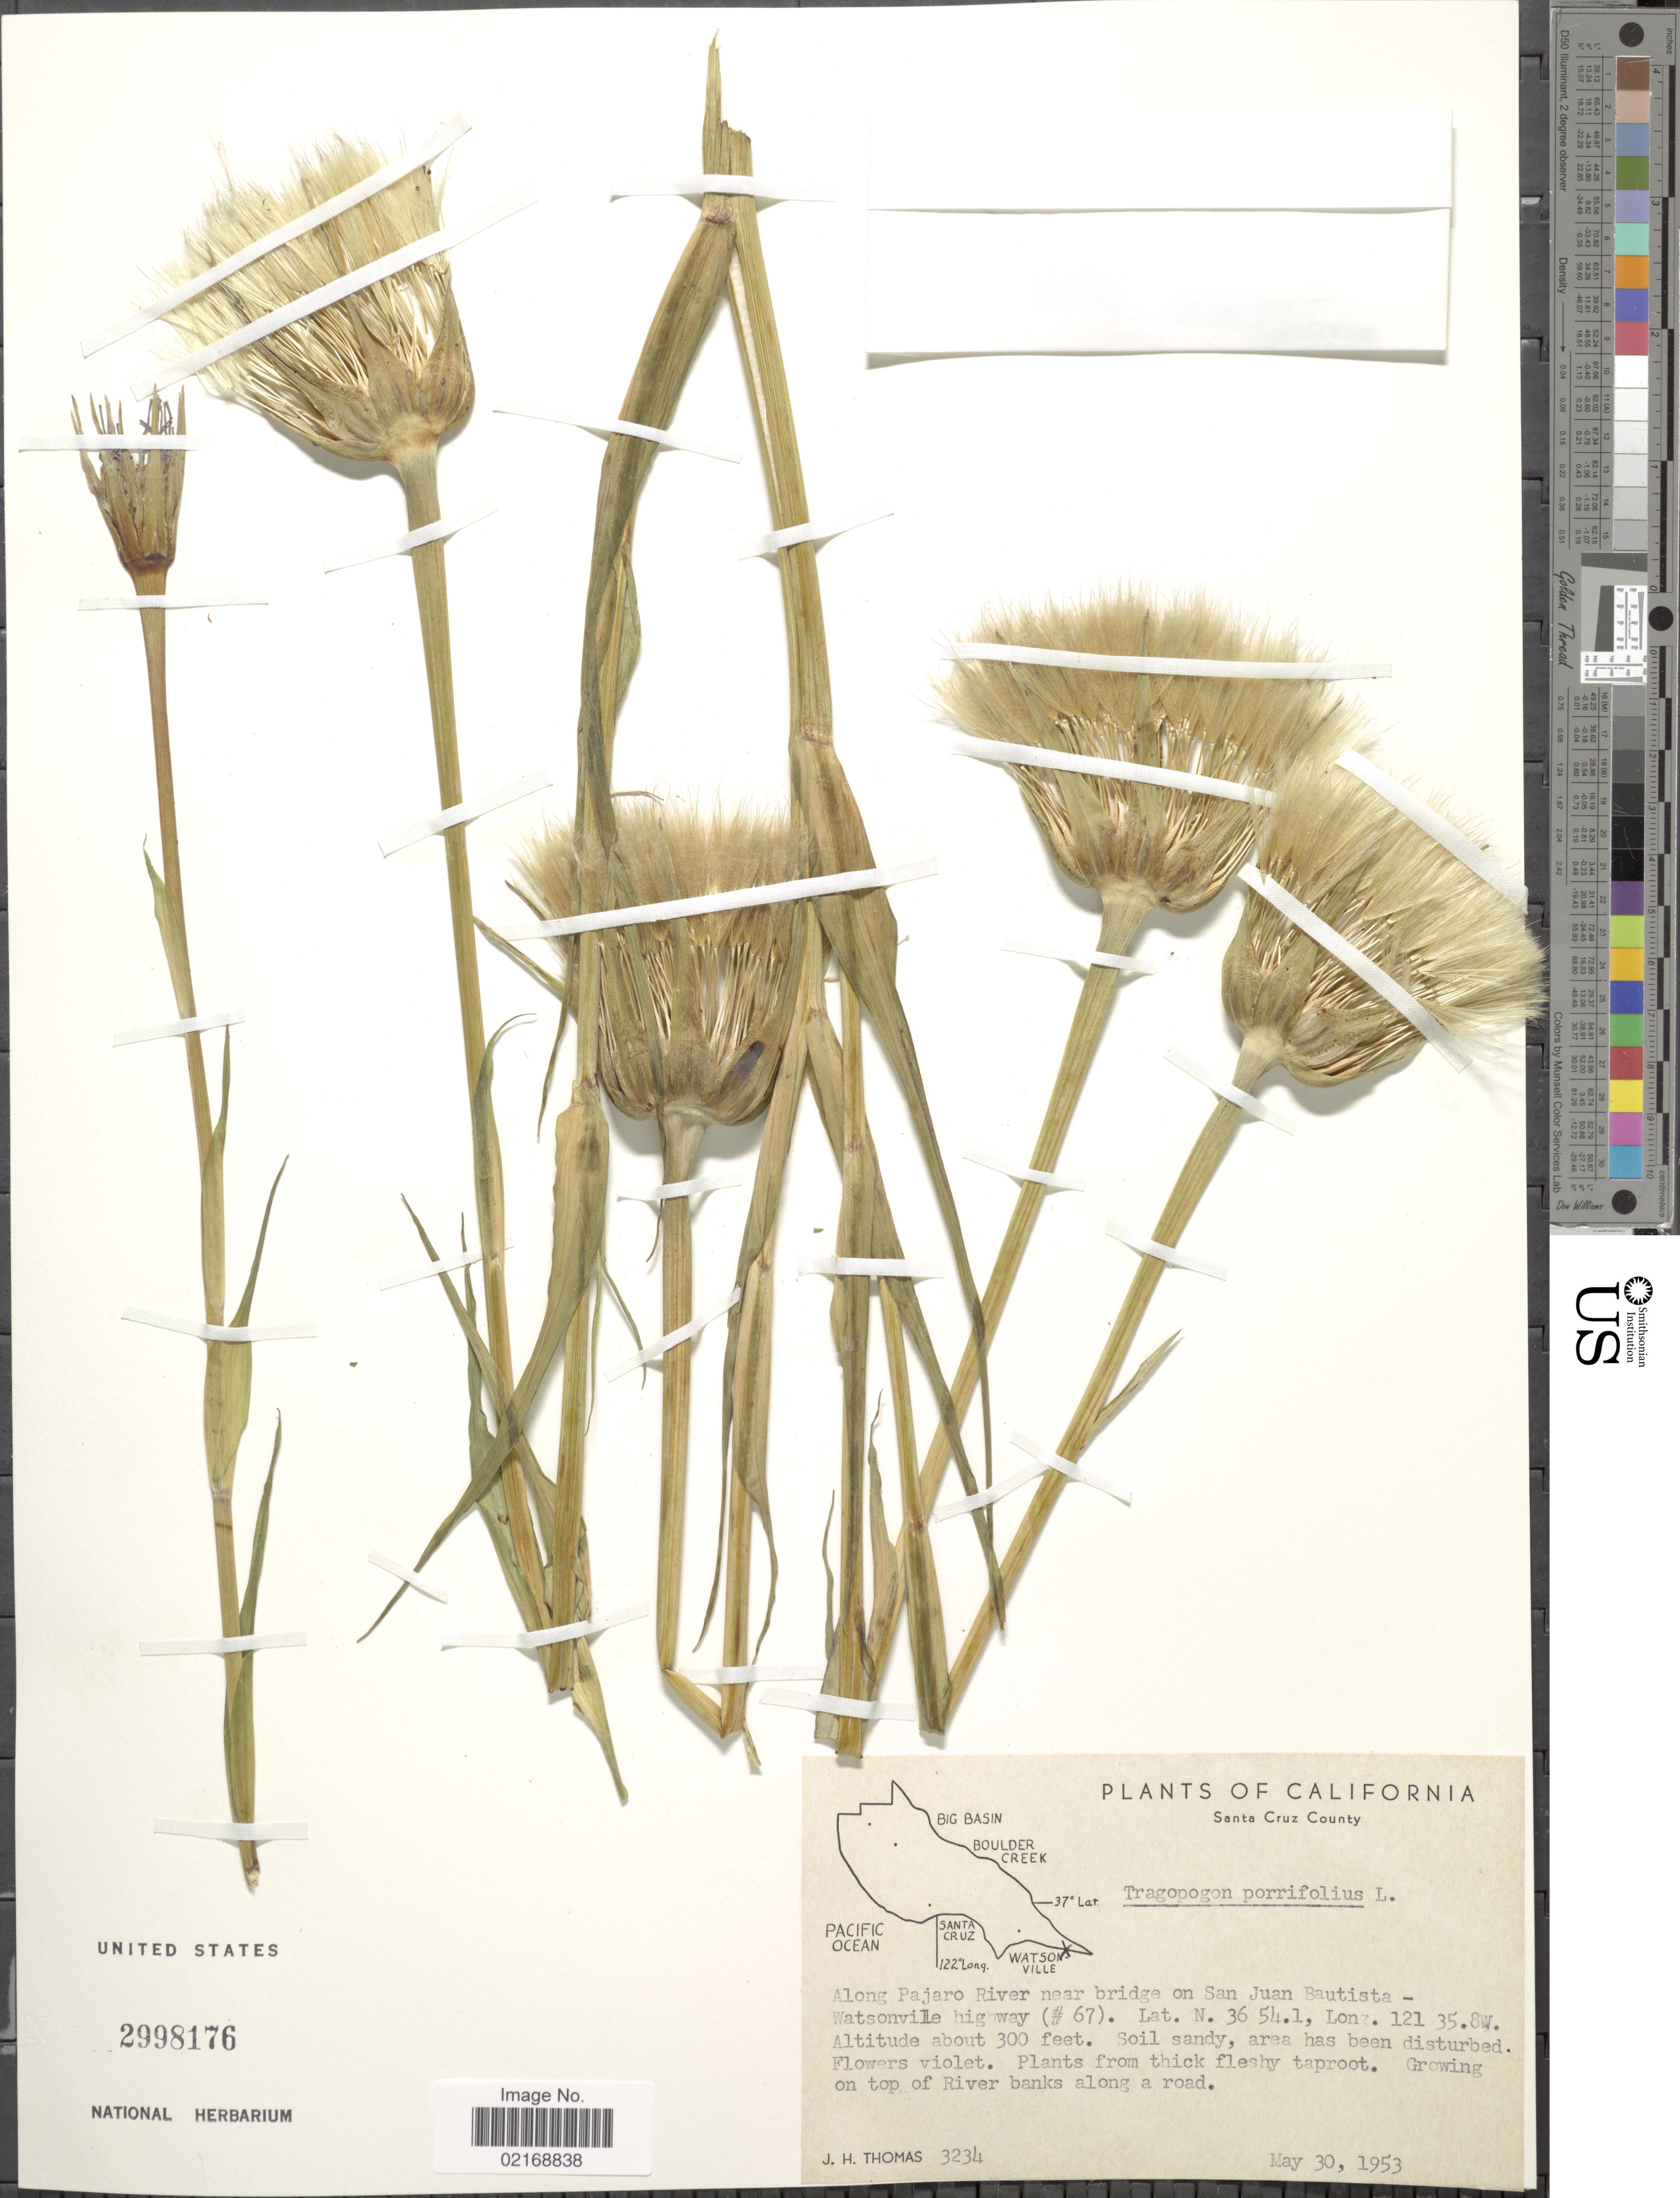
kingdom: Plantae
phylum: Tracheophyta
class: Magnoliopsida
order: Asterales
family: Asteraceae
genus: Tragopogon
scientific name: Tragopogon porrifolius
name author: L.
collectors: J. H. Thomas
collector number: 3234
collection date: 1953-05-30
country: United States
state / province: California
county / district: Santa Cruz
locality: Santa Cruz County. Along Pajaro River near bridge on San Juan Bautista - Watsonville highway (# 67)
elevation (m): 91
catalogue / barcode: US 2998176